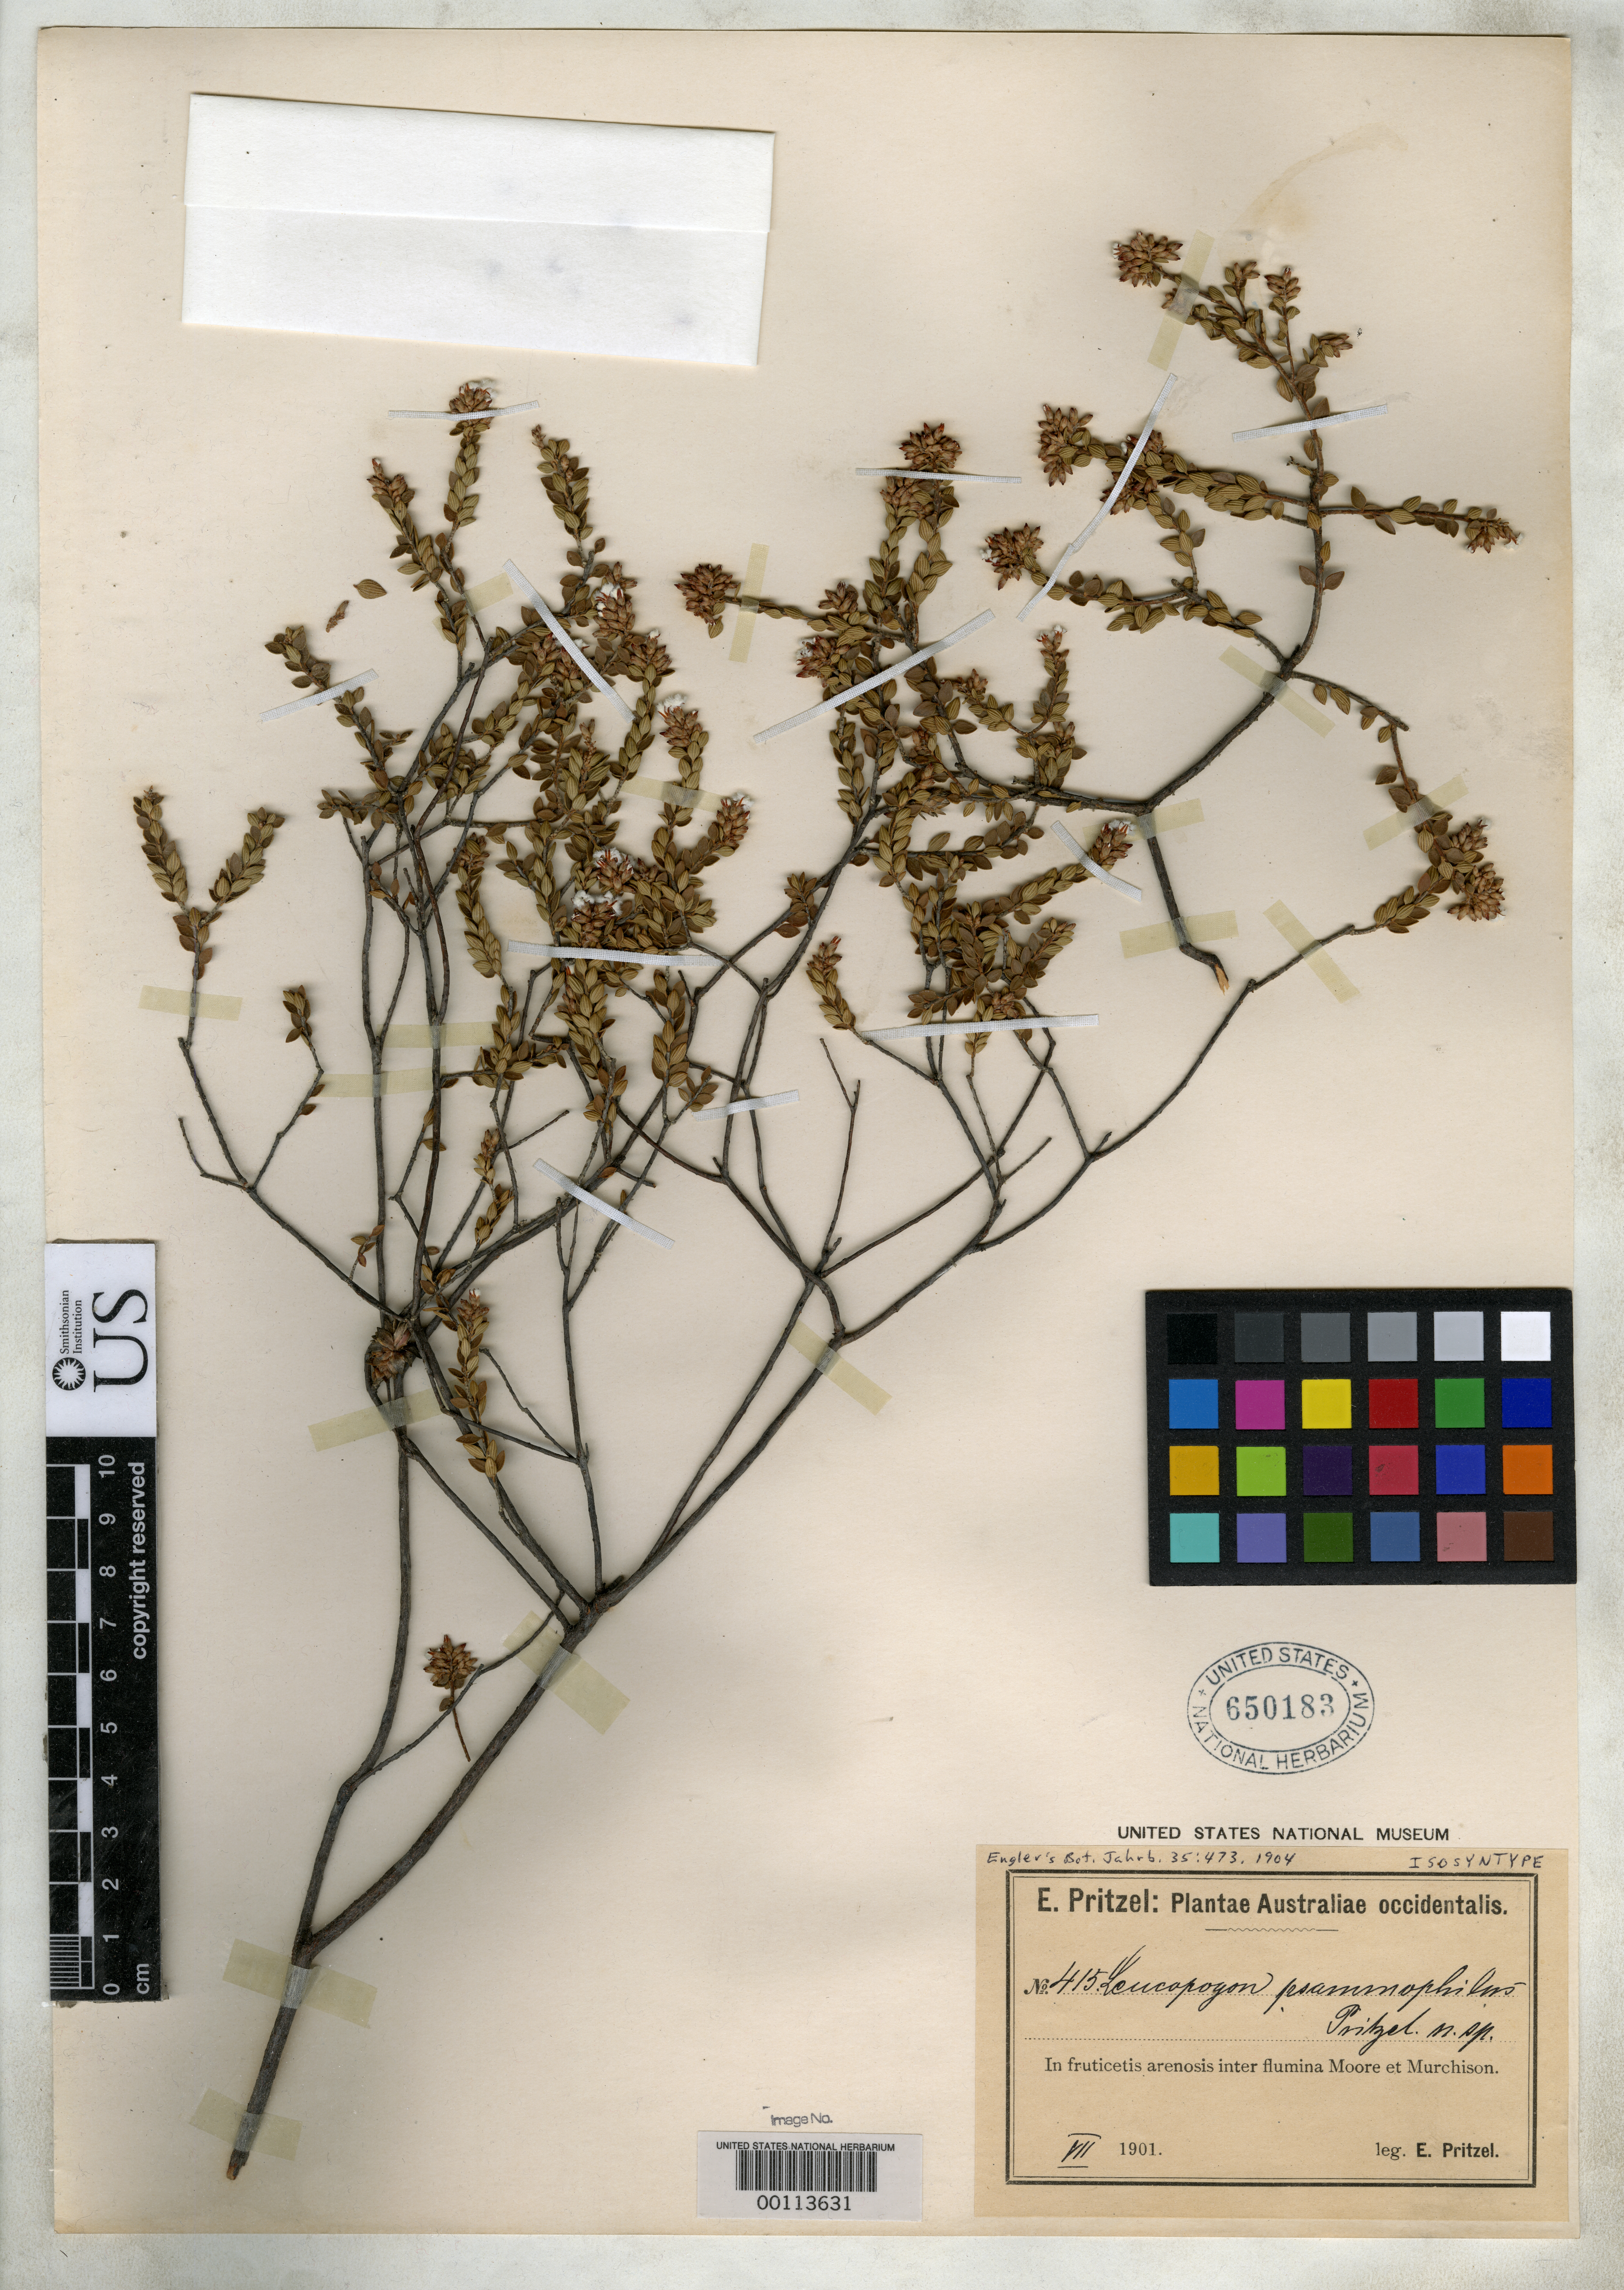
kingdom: Plantae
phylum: Tracheophyta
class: Magnoliopsida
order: Ericales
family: Ericaceae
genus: Leucopogon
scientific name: Leucopogon psammophilus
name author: E. Pritz.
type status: Isosyntype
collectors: E. G. Pritzel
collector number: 415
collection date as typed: Jul 1901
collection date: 1901-07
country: Australia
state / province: Western Australia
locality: Pr. Greenough River haud procul aponte Mullewense.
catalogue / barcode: US 650183